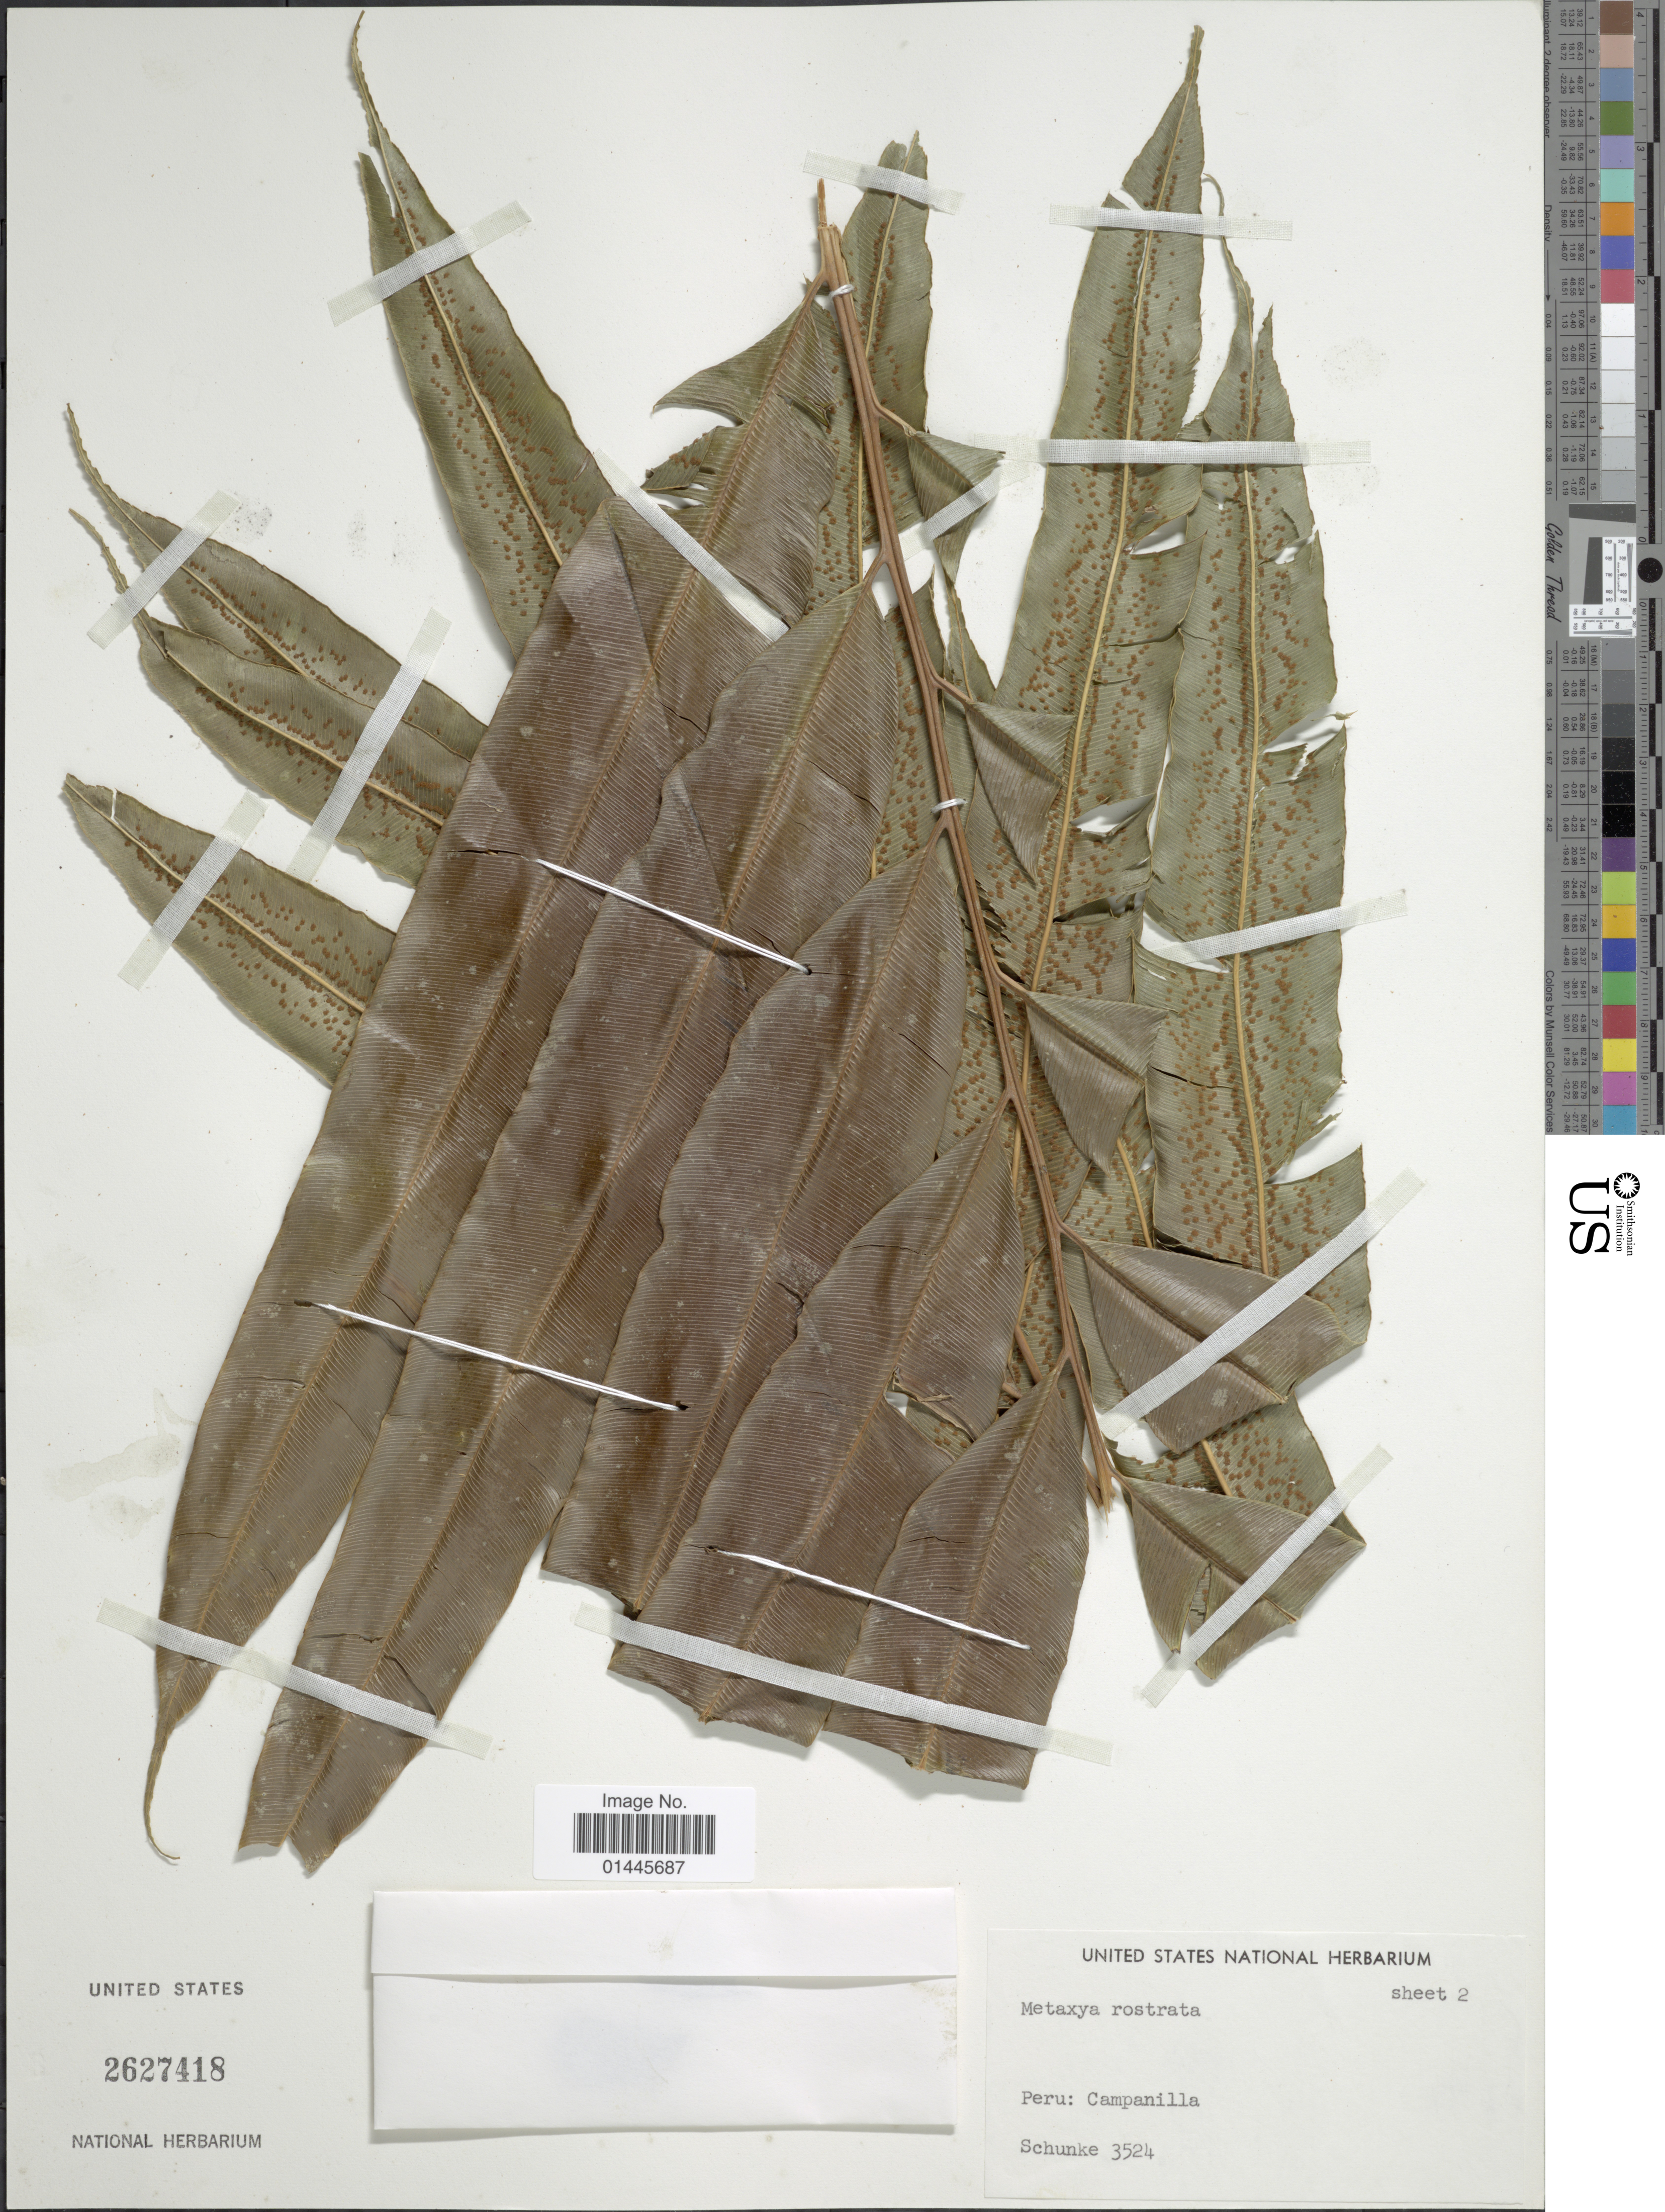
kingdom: Plantae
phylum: Tracheophyta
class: Polypodiopsida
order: Cyatheales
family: Metaxyaceae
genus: Metaxya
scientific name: Metaxya rostrata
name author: (Kunth) C. Presl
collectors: Schunke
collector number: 3524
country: Peru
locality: Campanilla.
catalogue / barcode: US 2627418